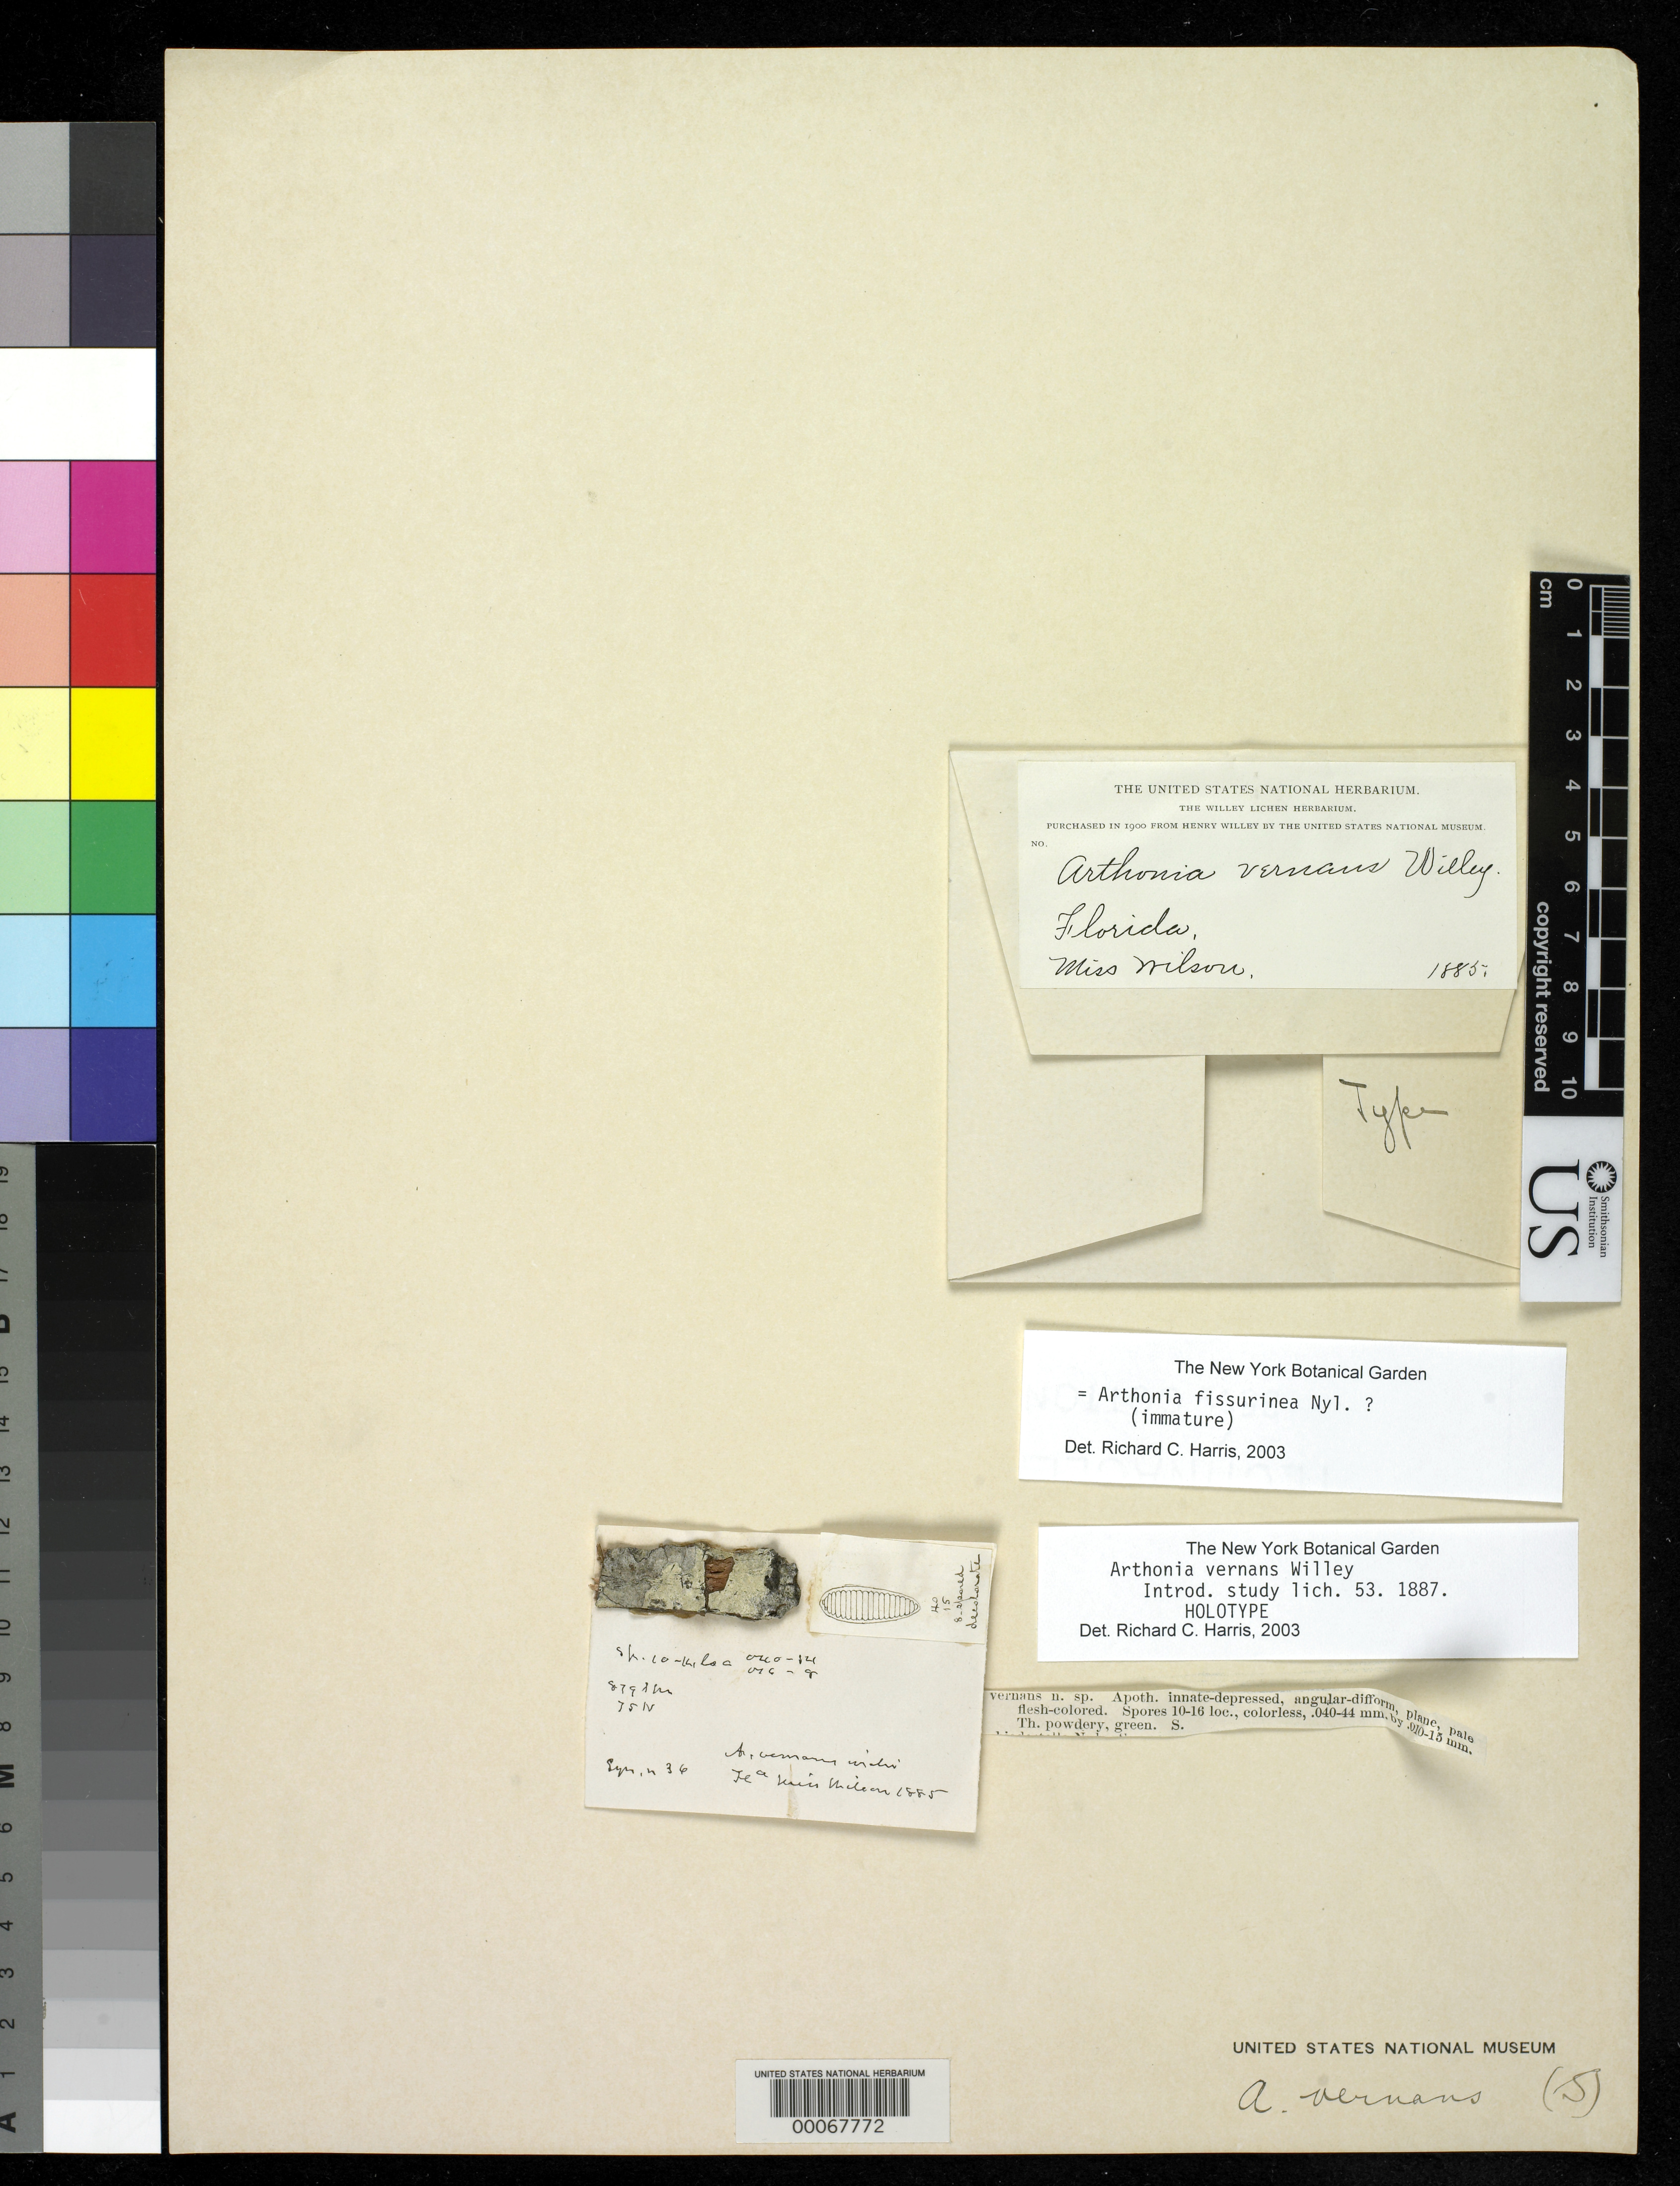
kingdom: Fungi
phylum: Ascomycota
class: Arthoniomycetes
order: Arthoniales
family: Arthoniaceae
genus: Arthonia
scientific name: Arthonia vernans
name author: Willey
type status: Type Collection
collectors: F. R. M. Wilson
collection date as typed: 1885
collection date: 1885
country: United States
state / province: Florida